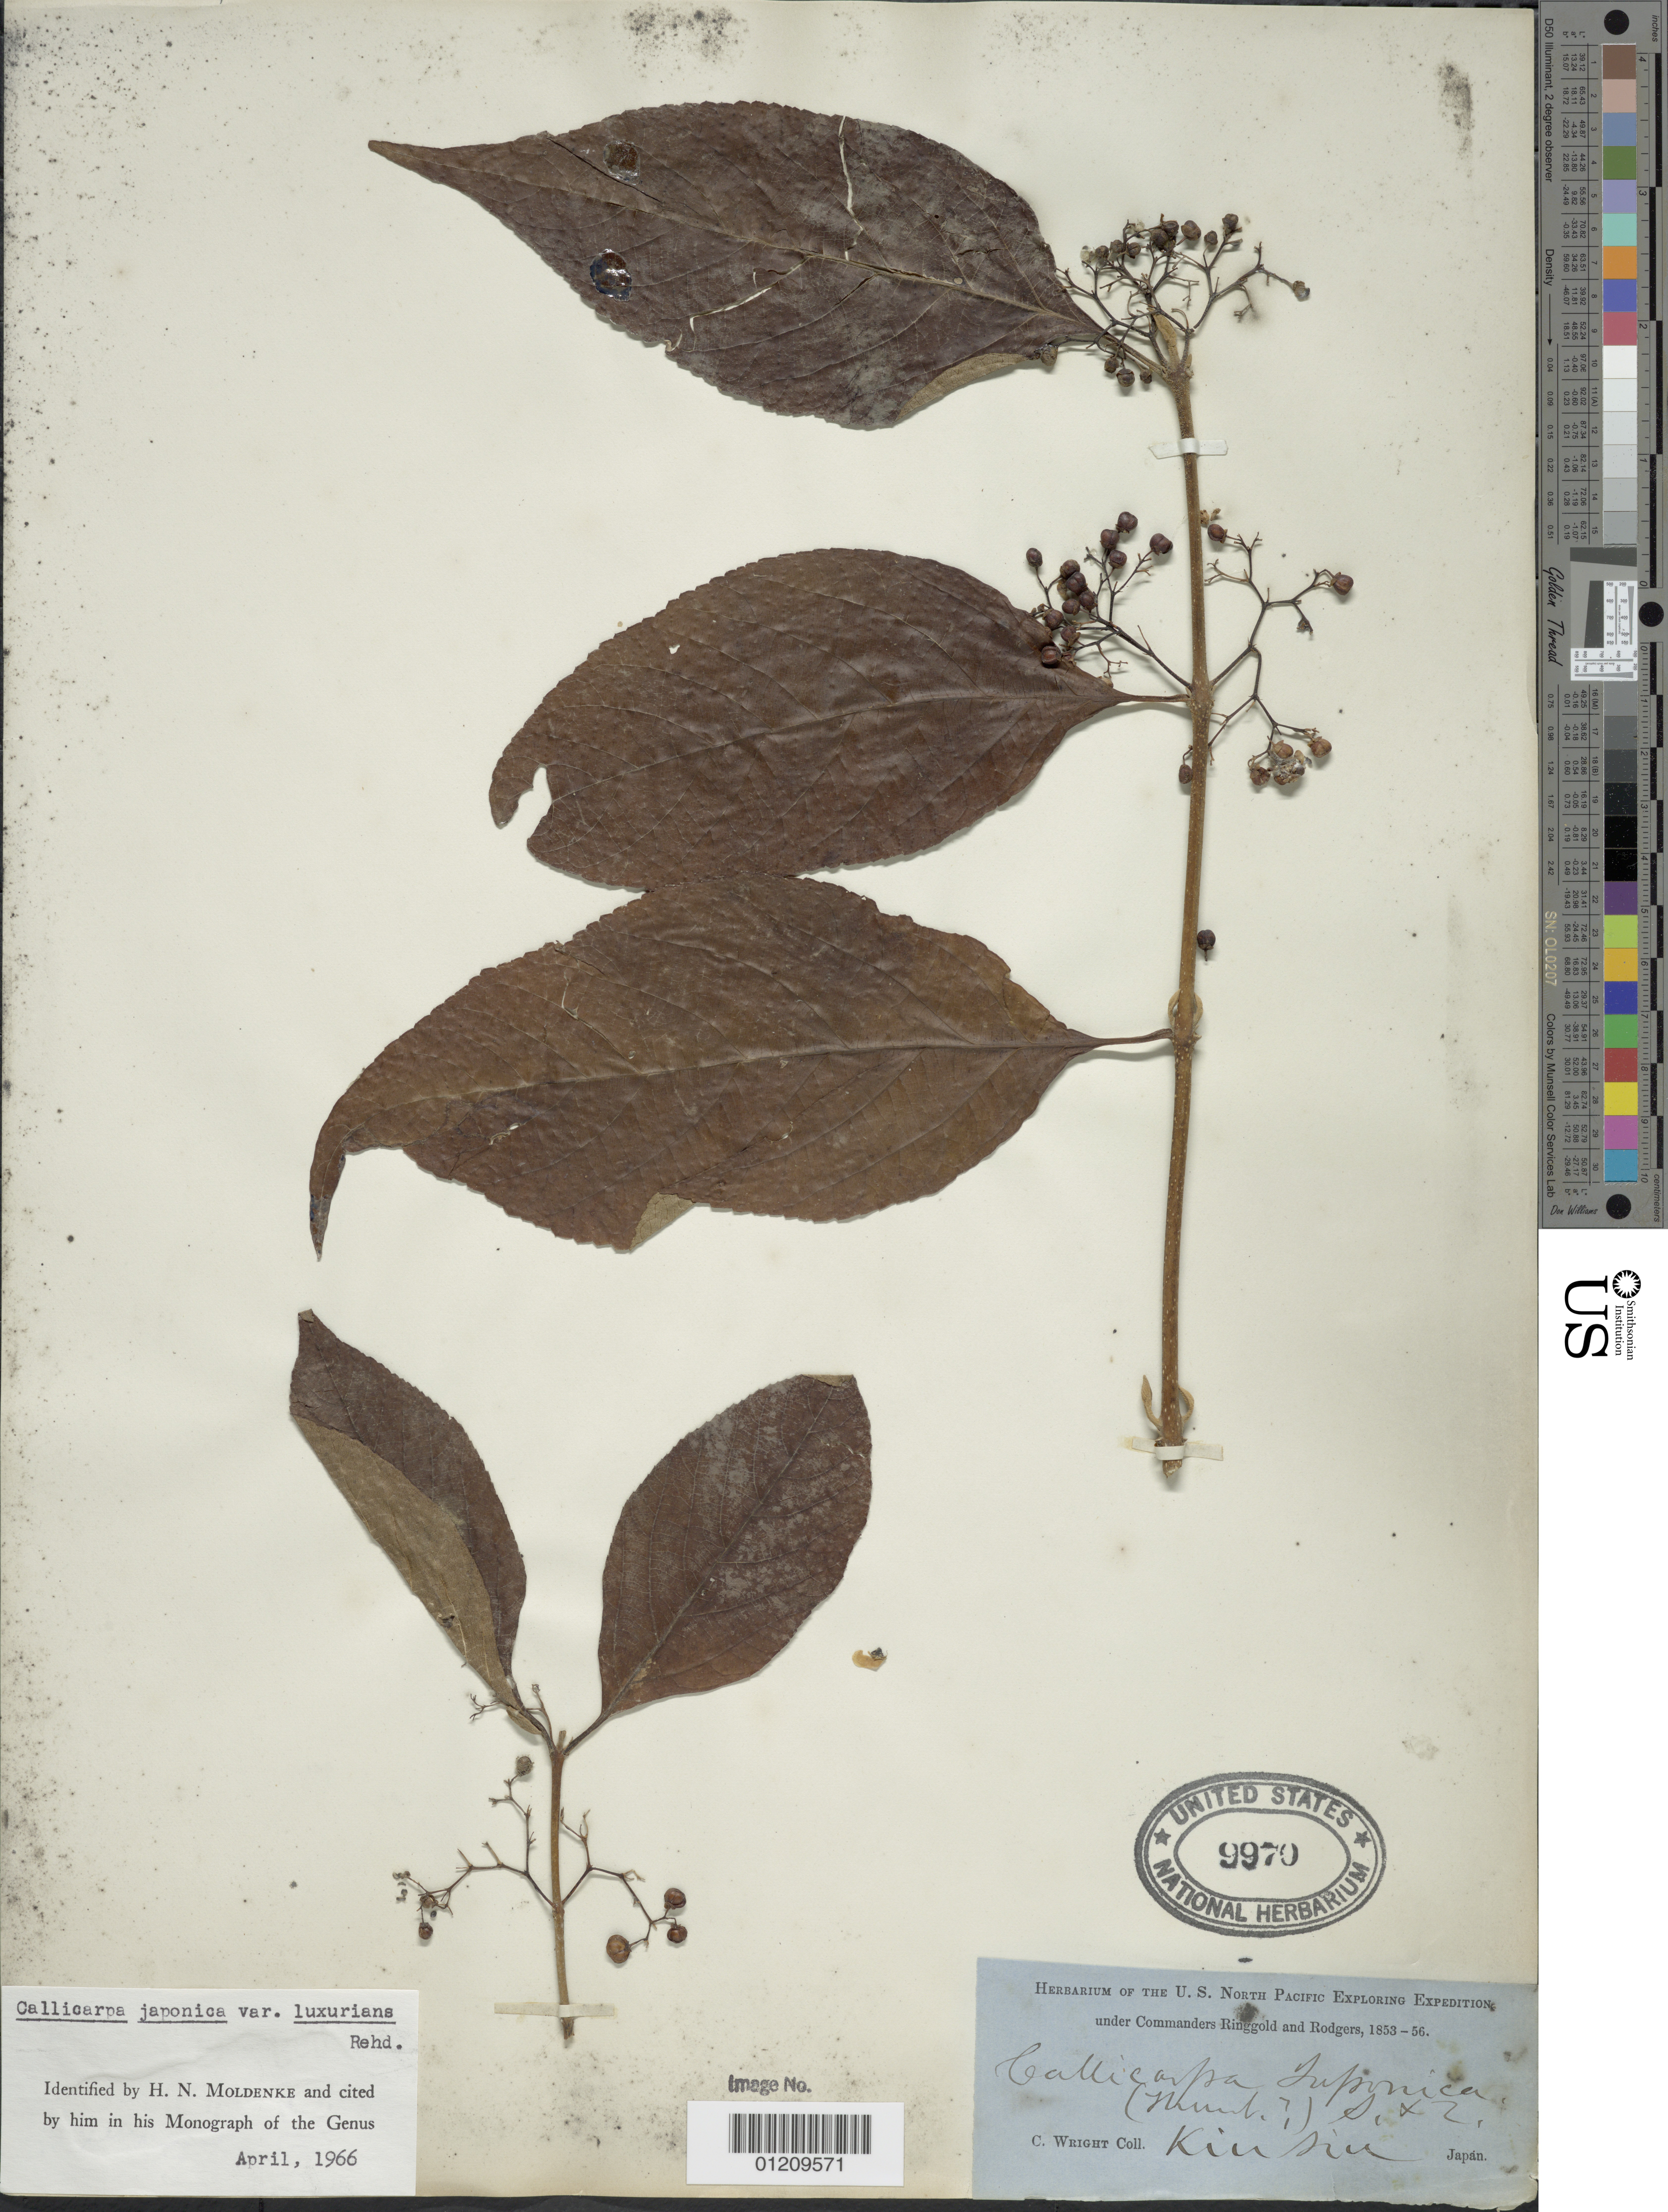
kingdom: Plantae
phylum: Tracheophyta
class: Magnoliopsida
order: Lamiales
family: Lamiaceae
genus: Callicarpa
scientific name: Callicarpa japonica var. luxurians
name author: Rehder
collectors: C. Wright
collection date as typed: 1853 to -- --- 1856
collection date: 1853/1856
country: Japan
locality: Kin Siu.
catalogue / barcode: US 9970